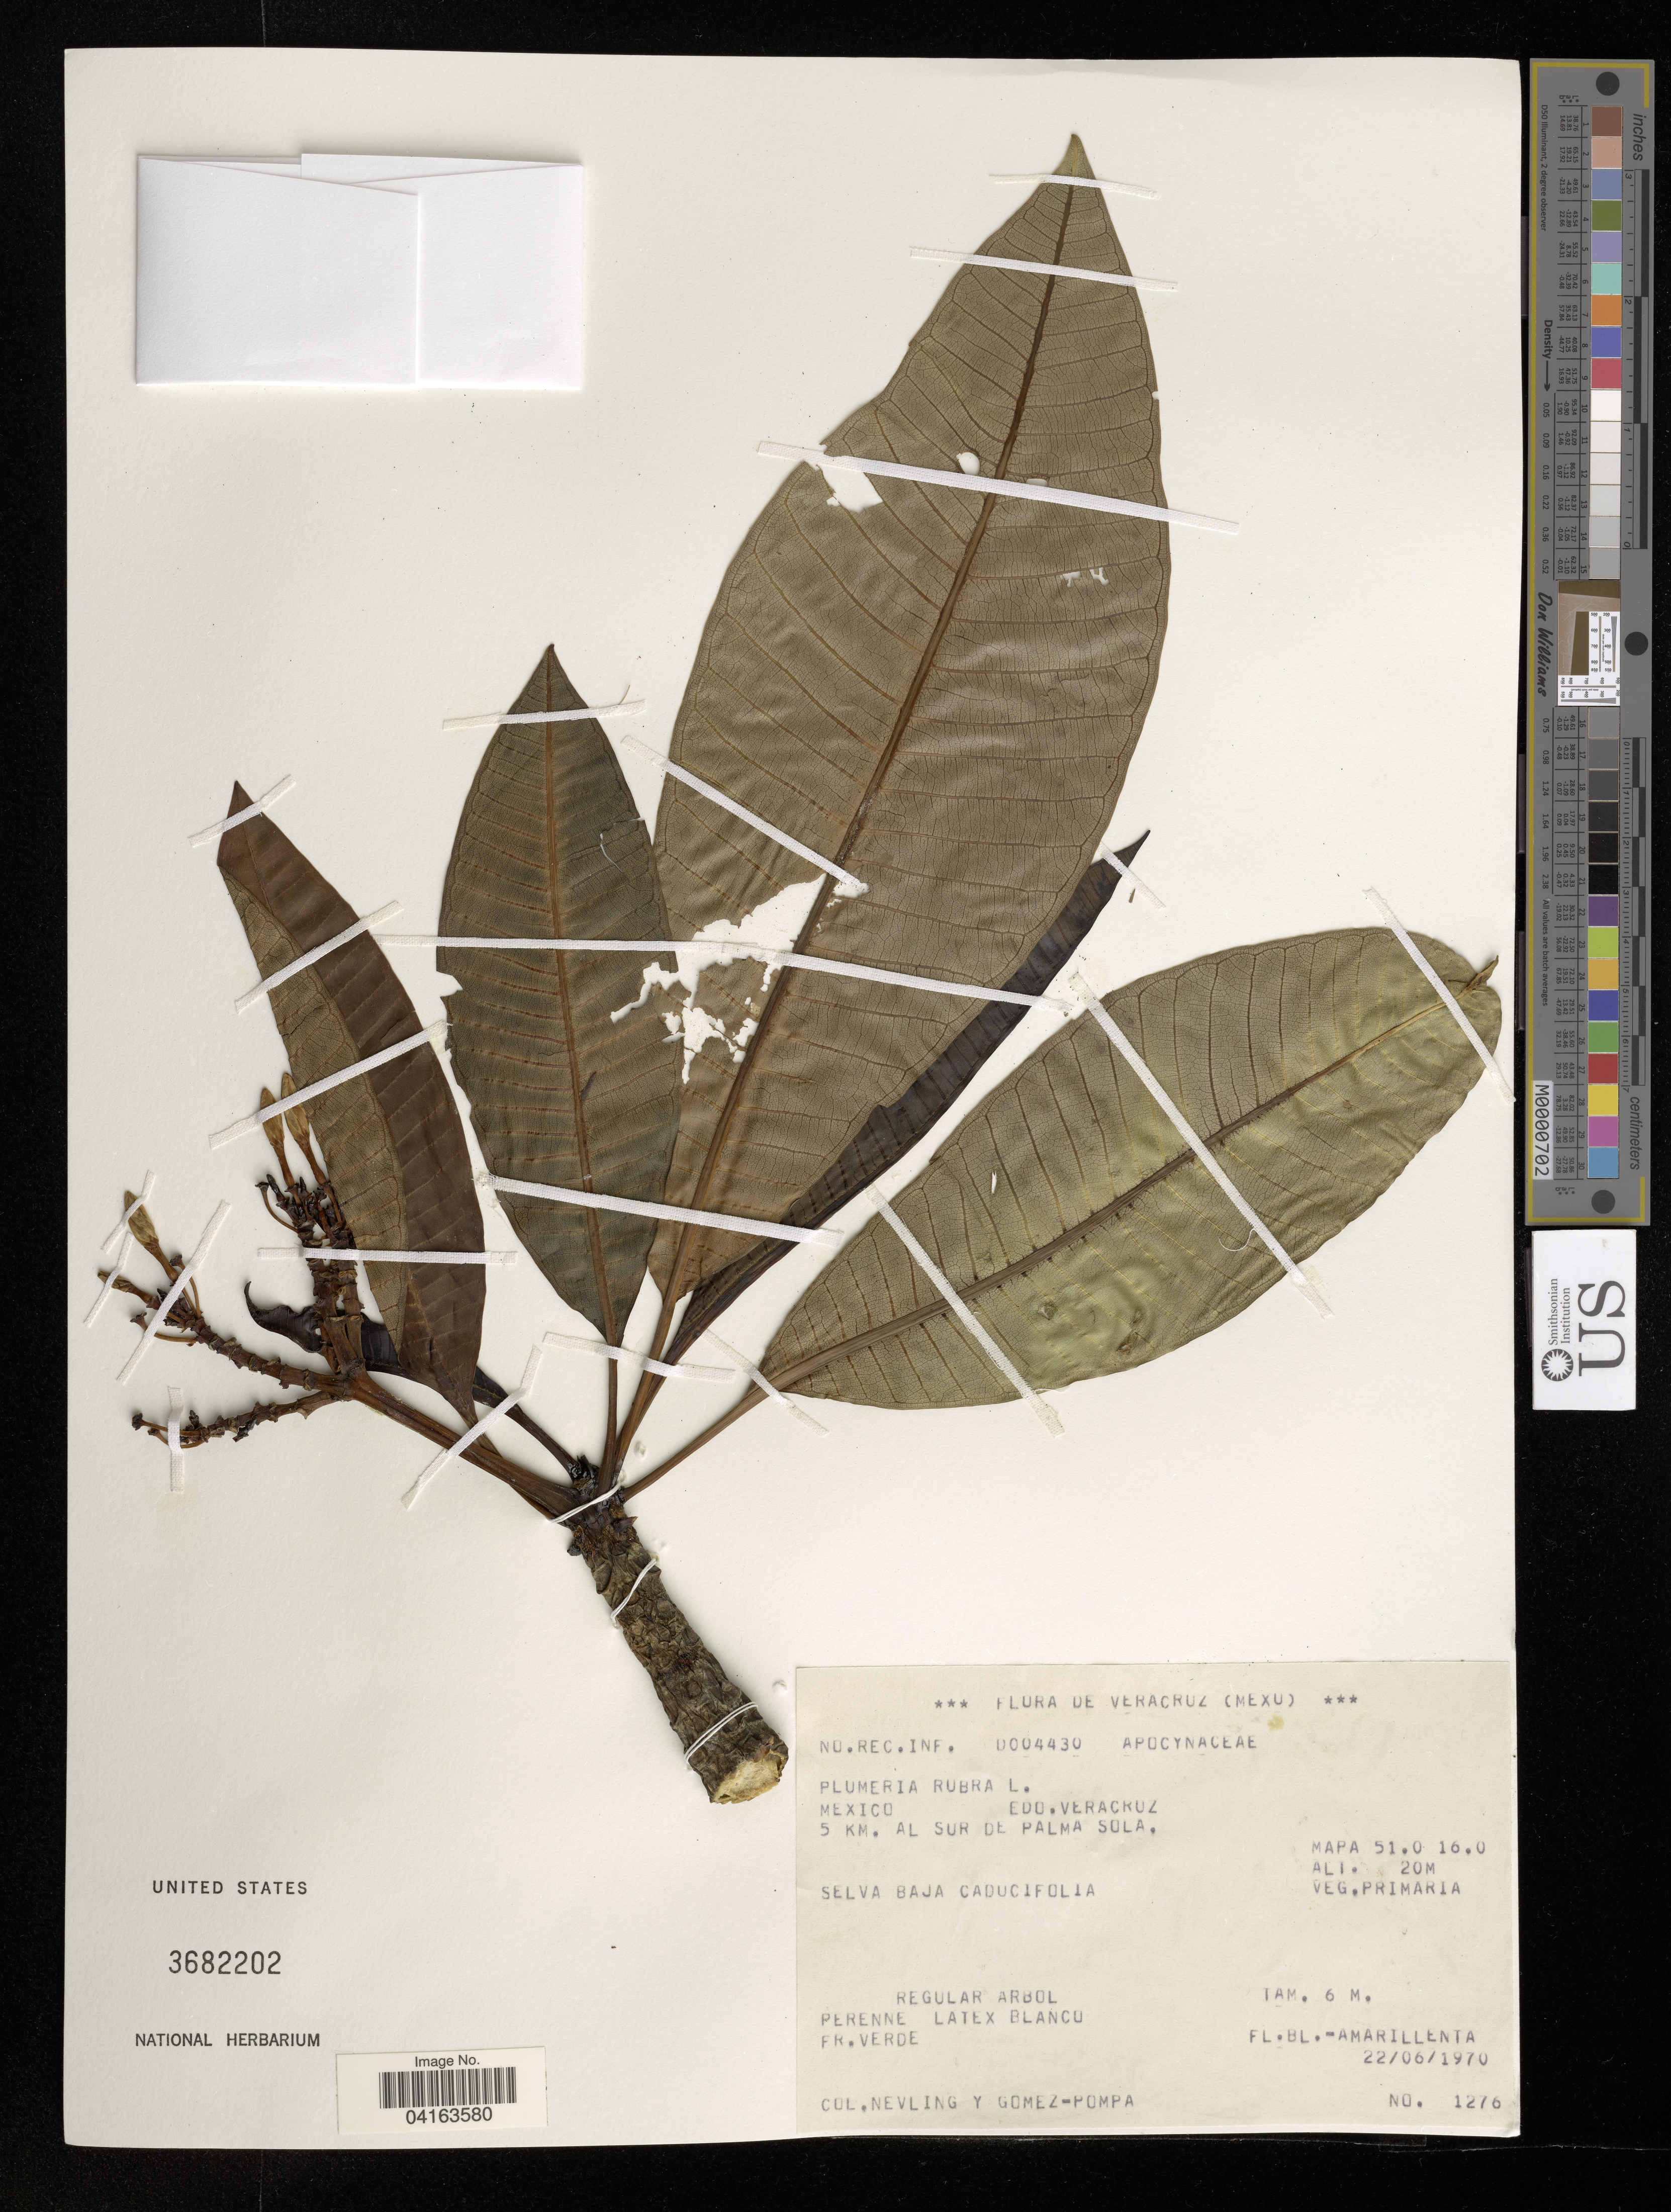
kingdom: Plantae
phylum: Tracheophyta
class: Magnoliopsida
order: Gentianales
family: Apocynaceae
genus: Plumeria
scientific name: Plumeria rubra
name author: L.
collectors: Nevling & Gomez-Pompa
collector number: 1276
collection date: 1970-06-22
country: Mexico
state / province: Veracruz Llave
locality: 5 KM. Al Sur De Palma Sula.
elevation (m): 20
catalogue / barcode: US 3682202